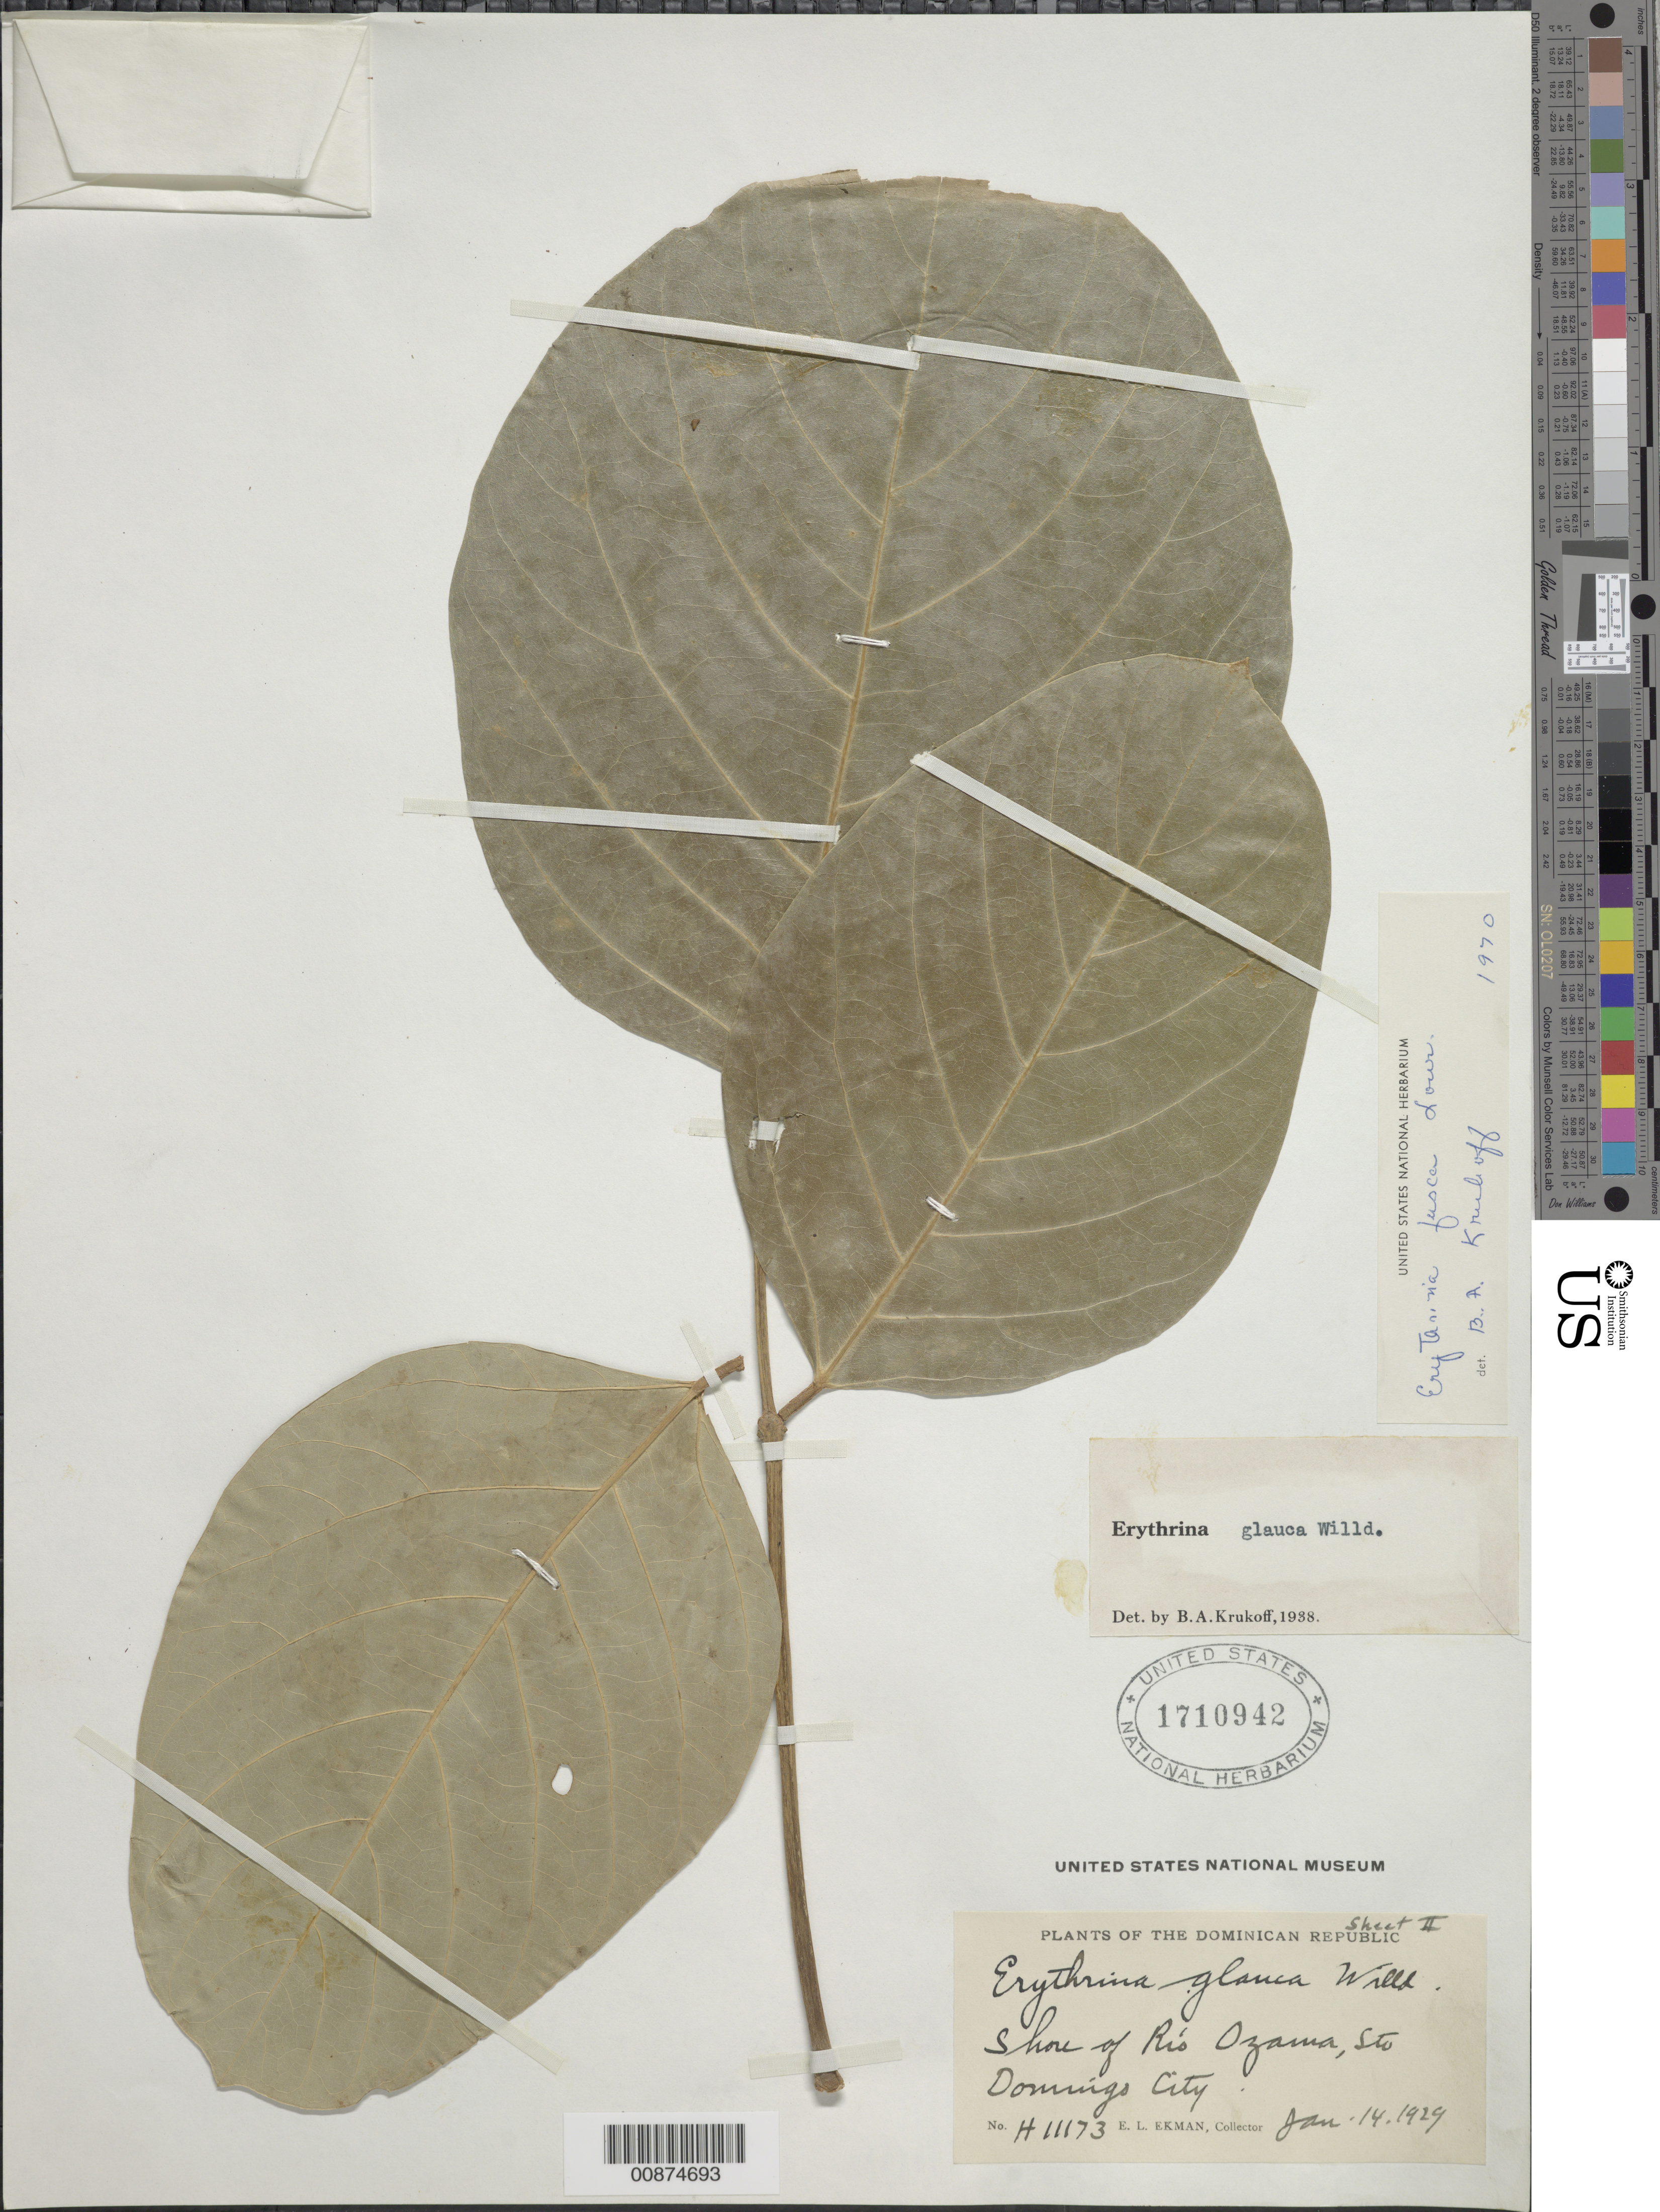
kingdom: Plantae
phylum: Tracheophyta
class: Magnoliopsida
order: Fabales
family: Fabaceae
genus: Erythrina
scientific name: Erythrina fusca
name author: Lour.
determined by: Krukoff, B. A.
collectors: E. L. Ekman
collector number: H 11173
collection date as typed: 14 Jan 1929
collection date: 1929-01-14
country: Dominican Republic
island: Hispaniola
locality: Shore of Río Ozama, Sto. Domingo City.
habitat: Shore of river.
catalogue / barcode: US 1710942